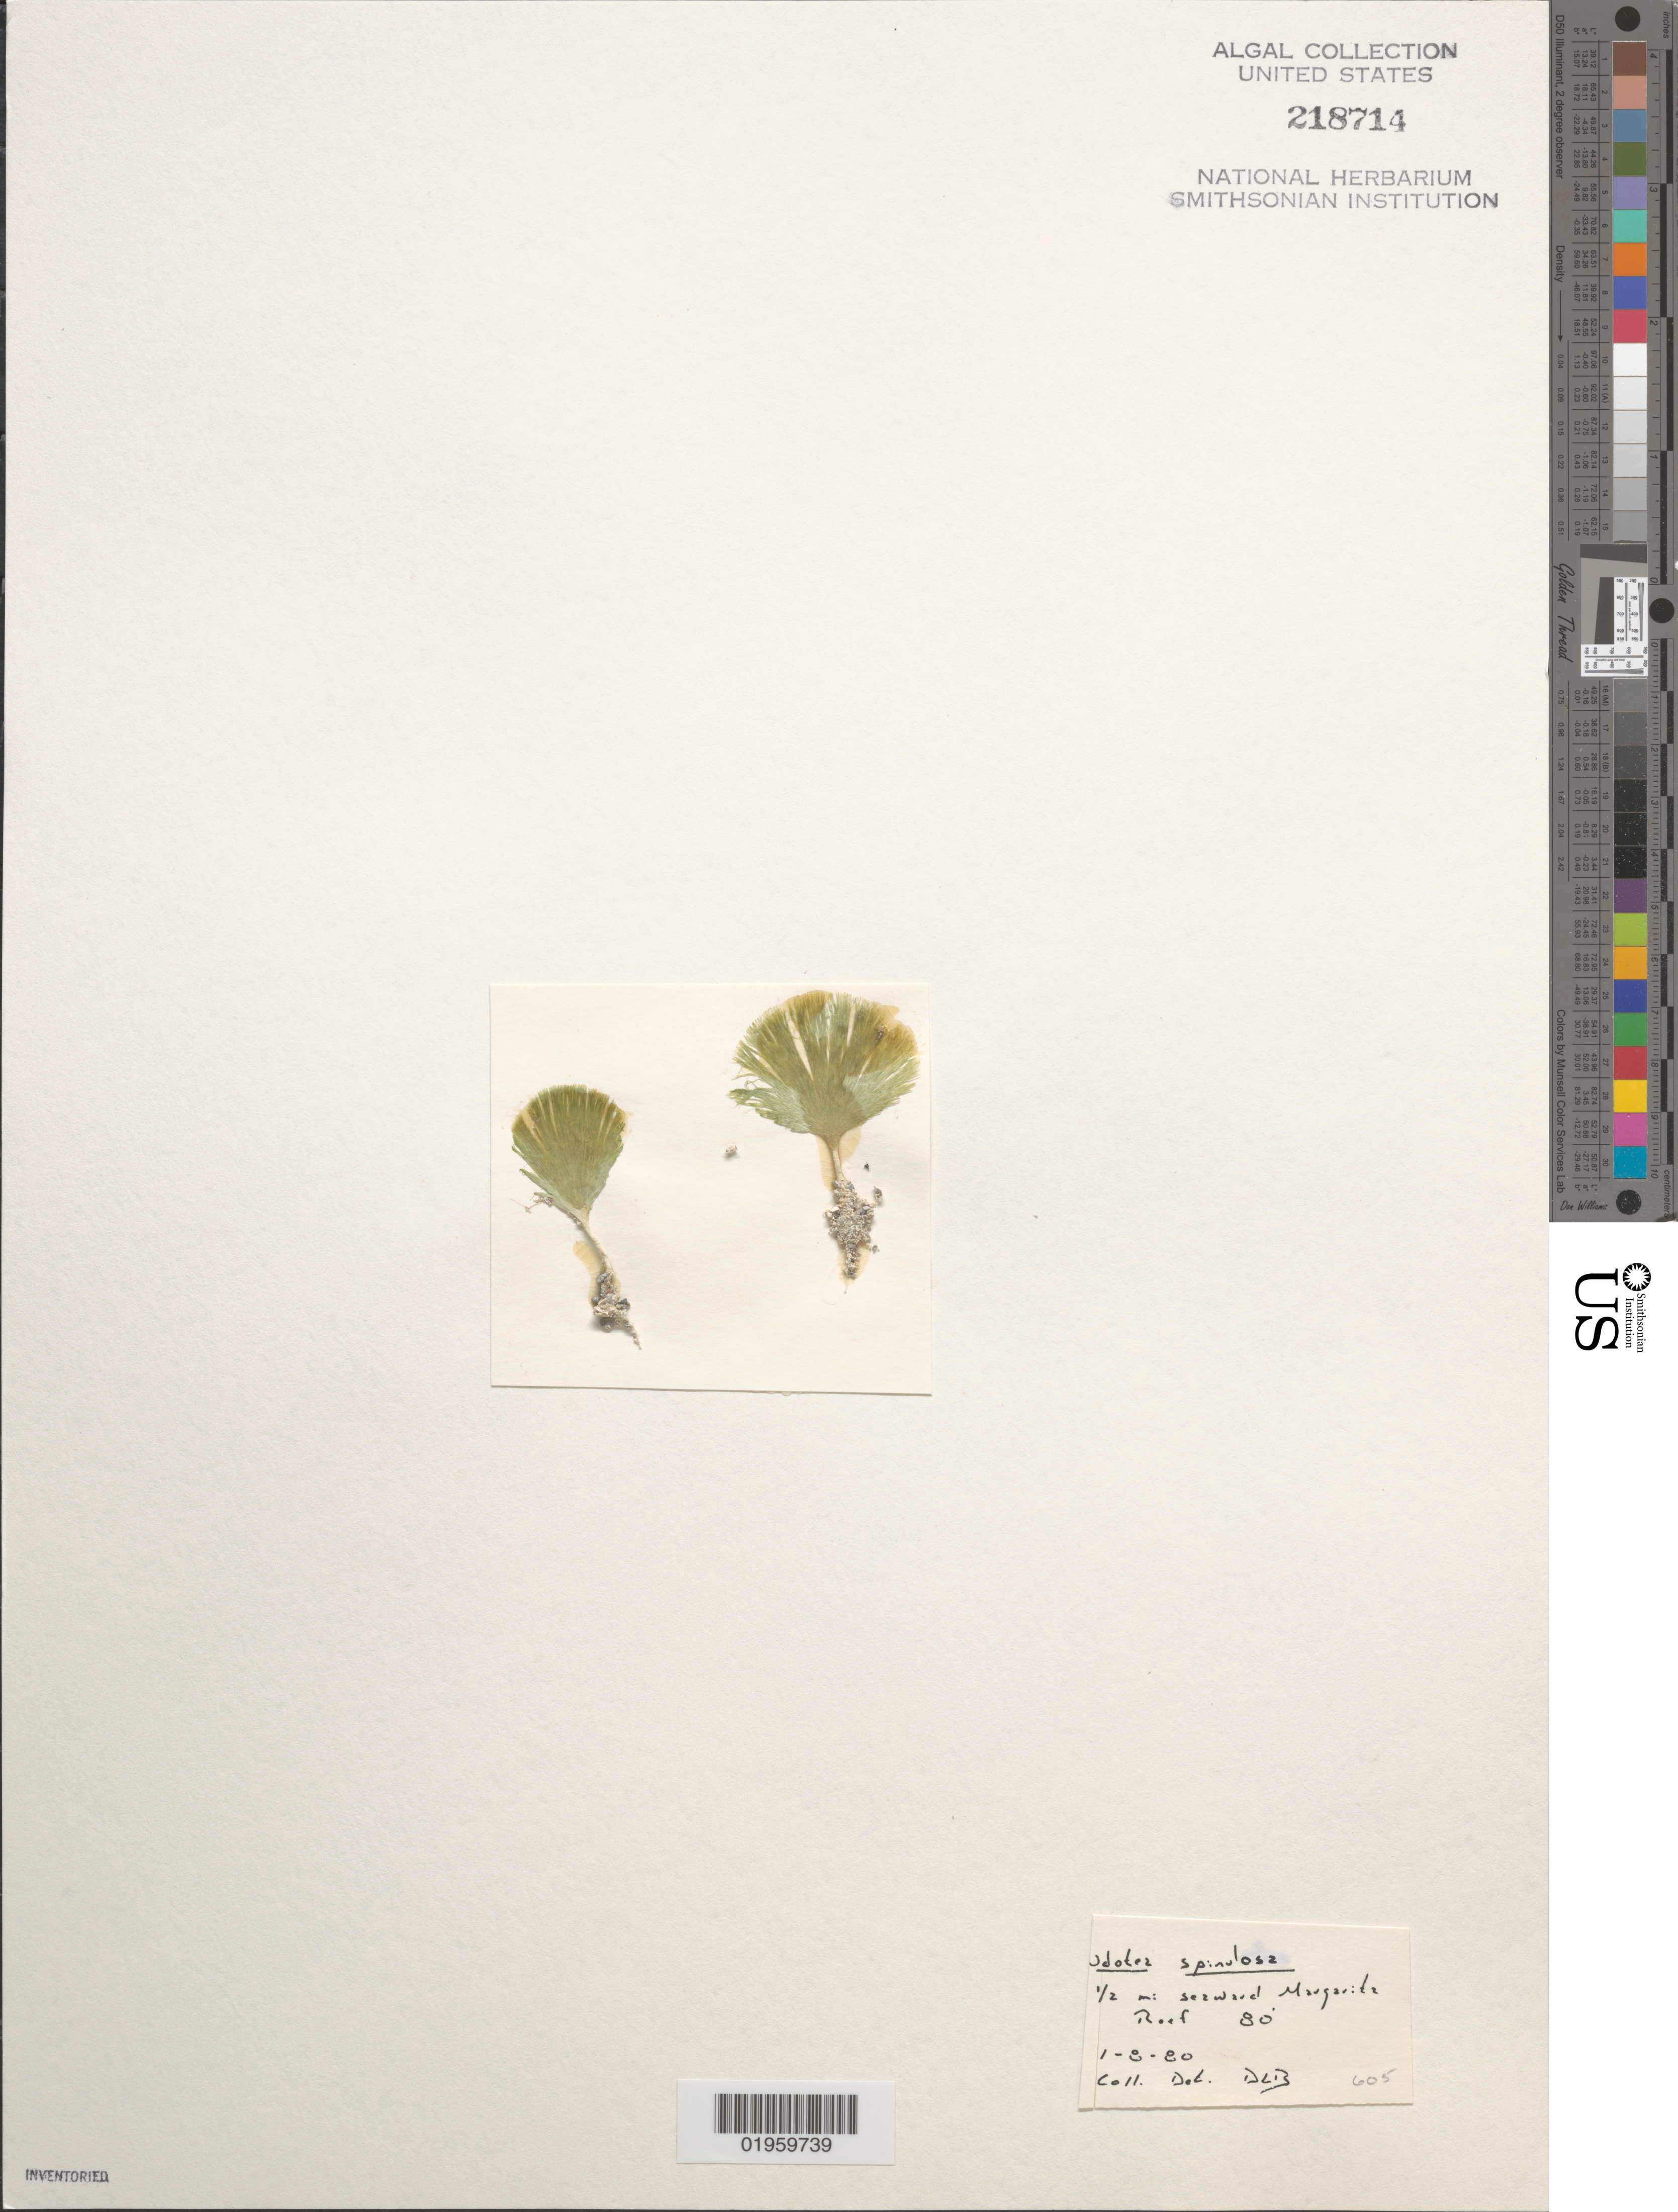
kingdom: Plantae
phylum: Chlorophyta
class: Ulvophyceae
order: Bryopsidales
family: Udoteaceae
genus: Udotea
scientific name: Udotea spinulosa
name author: M. Howe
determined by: Ballantine, D. L.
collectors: D.L. Ballantine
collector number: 605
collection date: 1980-01-08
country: Puerto Rico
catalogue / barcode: US 218714